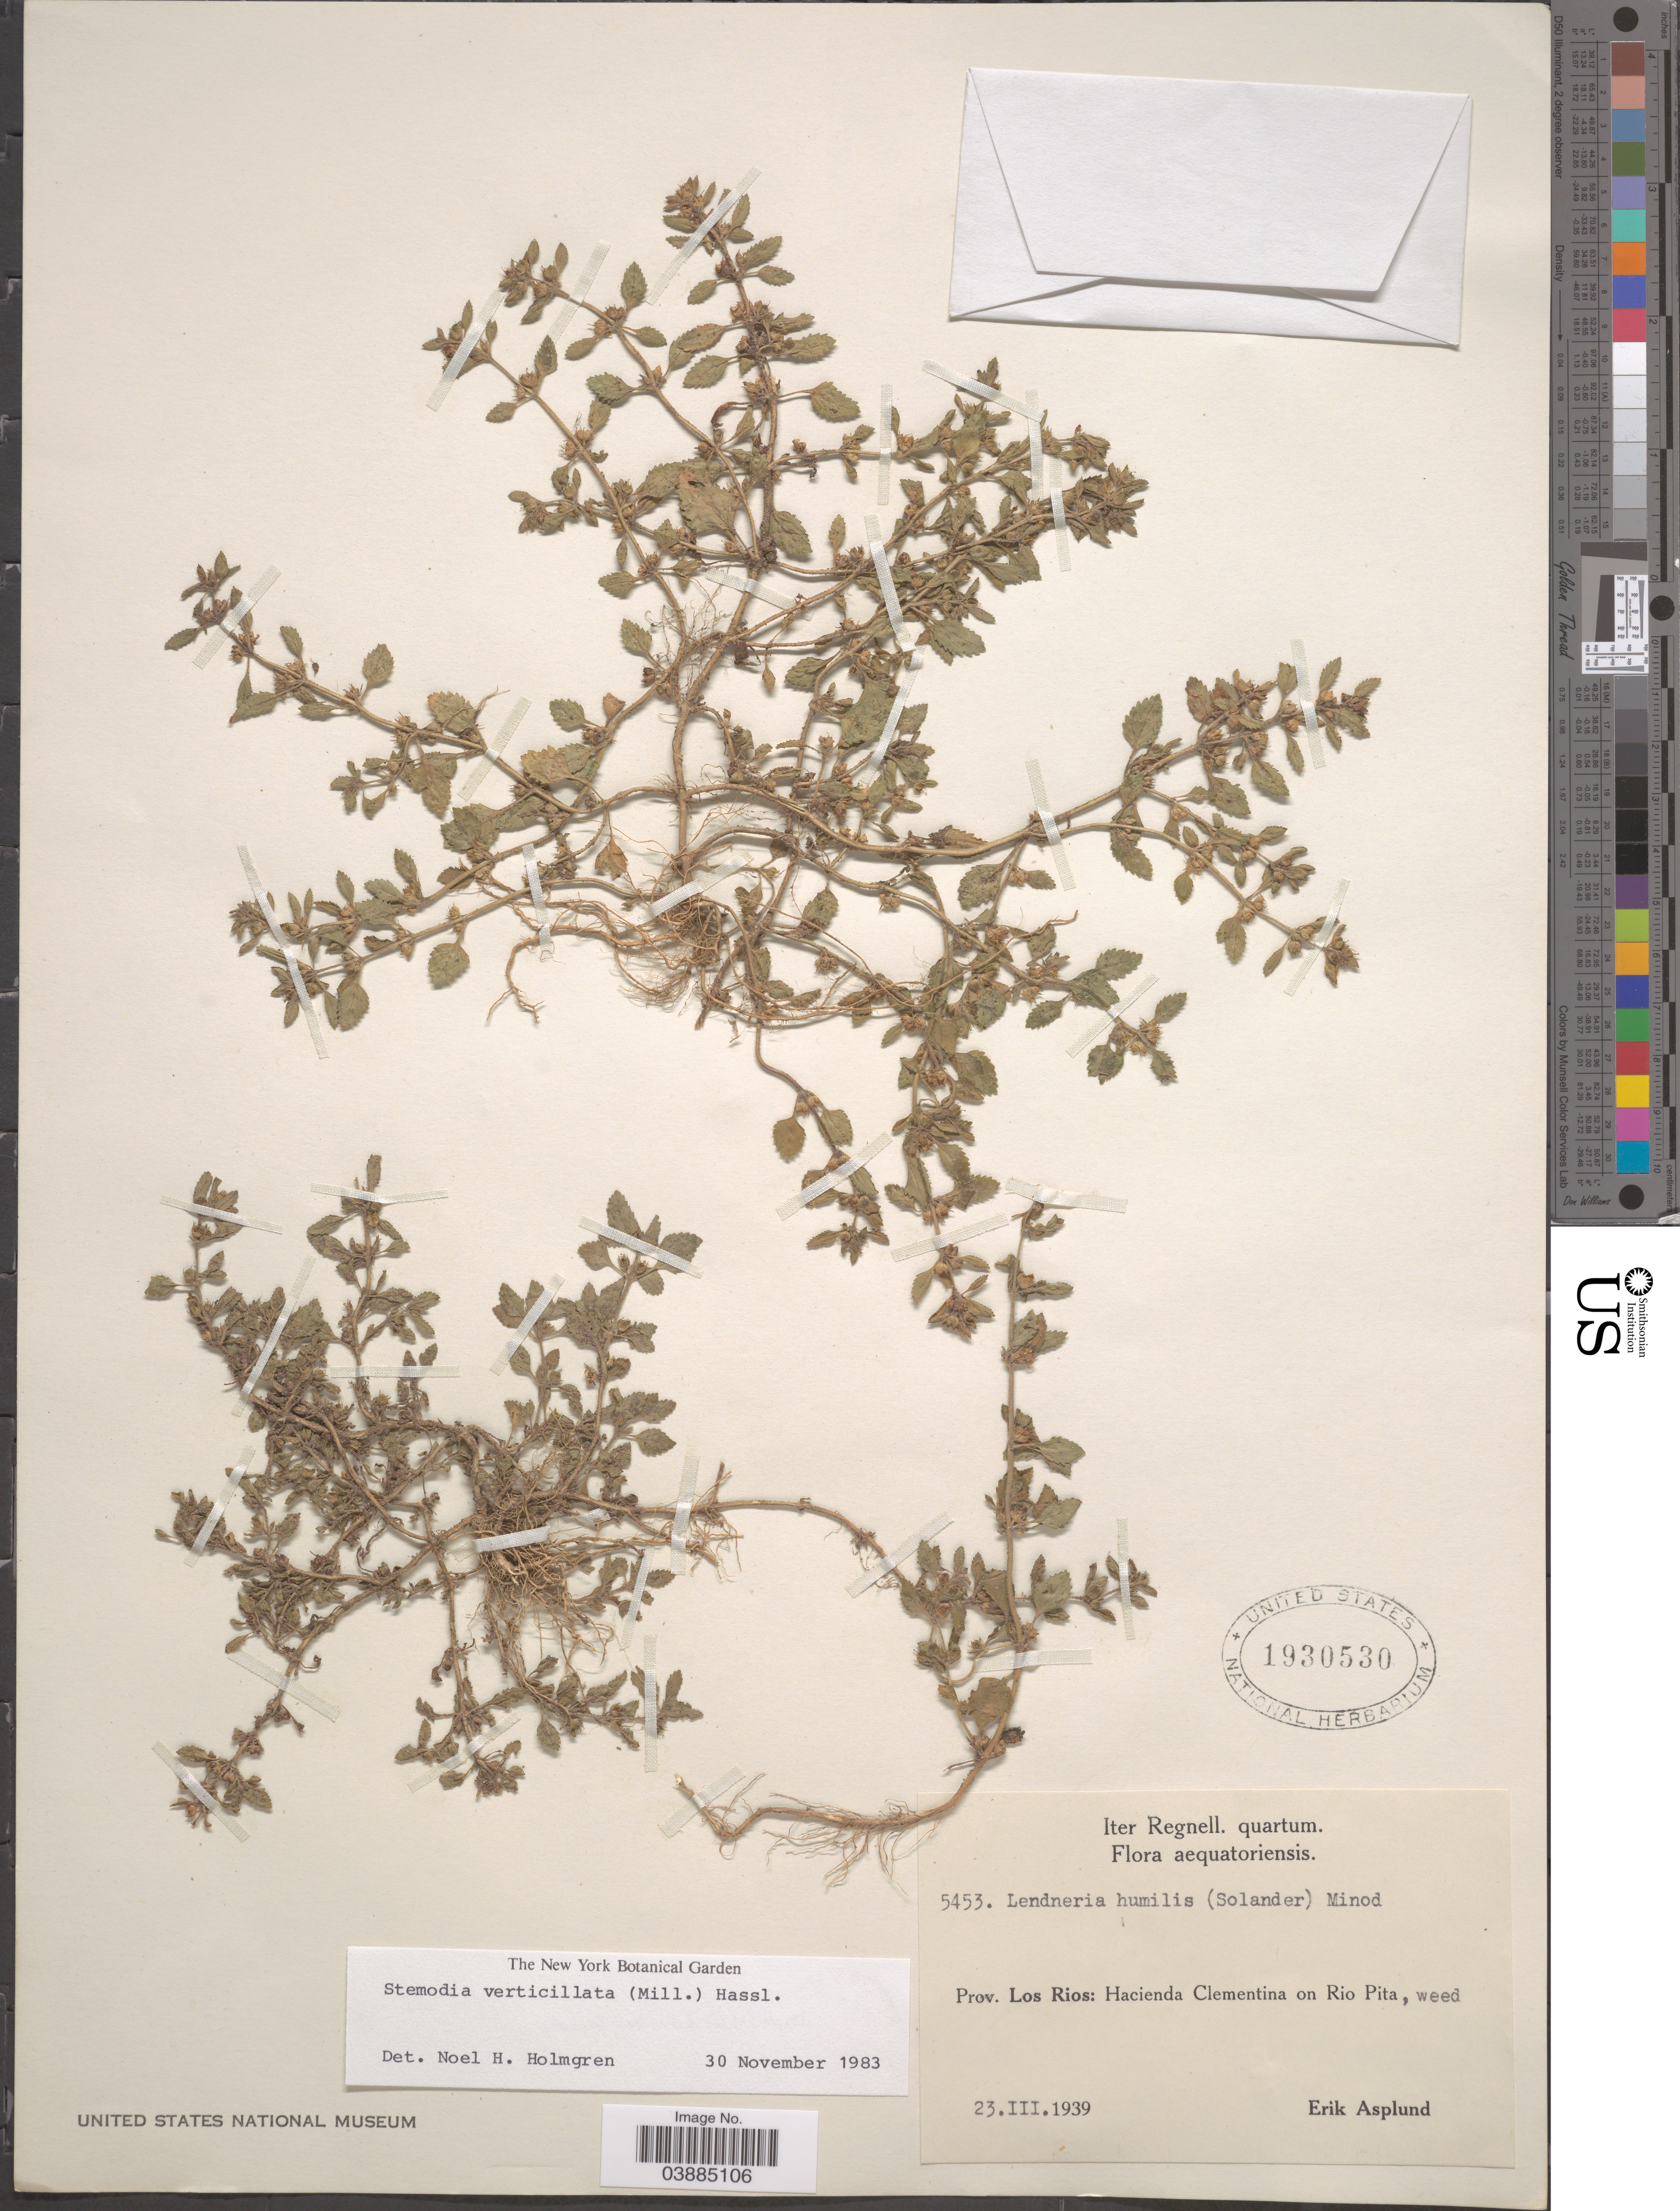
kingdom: Plantae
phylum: Tracheophyta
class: Magnoliopsida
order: Lamiales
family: Plantaginaceae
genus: Stemodia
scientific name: Stemodia verticillata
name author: (Mill.) Hassl.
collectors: E. Asplund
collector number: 5453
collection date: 1939-03-23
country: Ecuador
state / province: Los Ríos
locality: Hacienda Clementina on Rio Pita.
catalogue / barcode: US 1930530